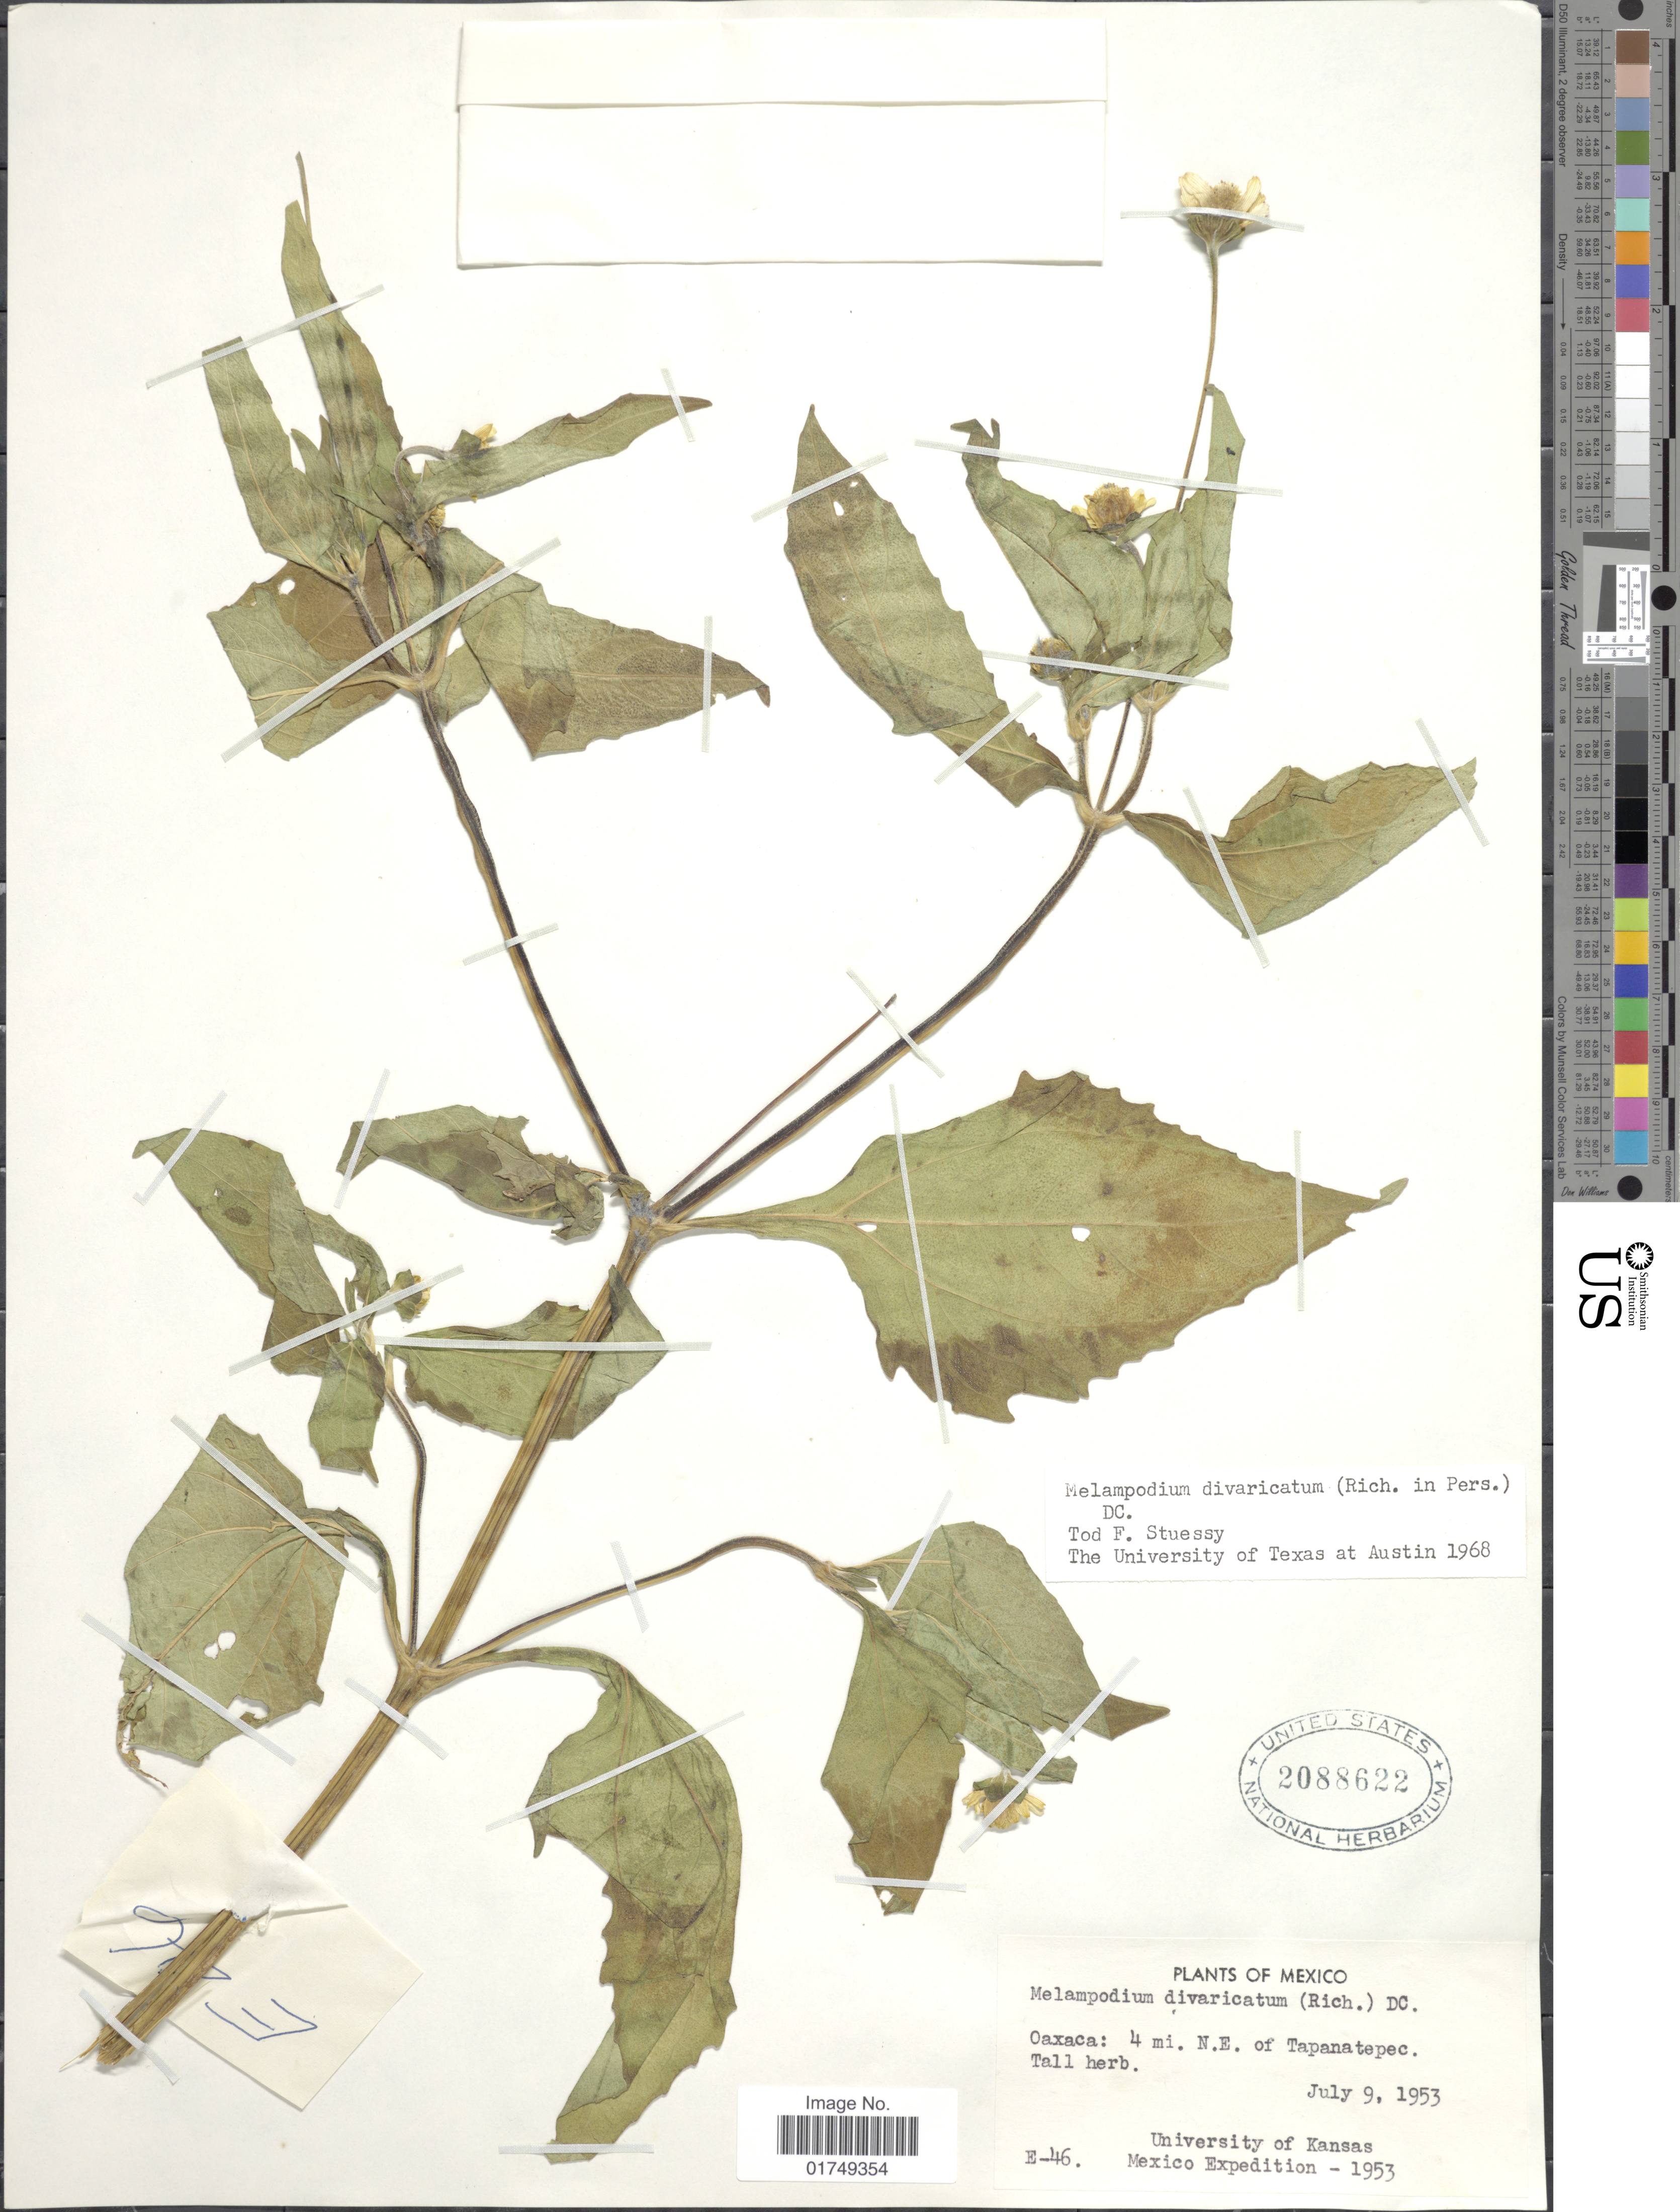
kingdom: Plantae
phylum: Tracheophyta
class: Magnoliopsida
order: Asterales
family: Asteraceae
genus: Melampodium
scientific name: Melampodium divaricatum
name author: (Rich.) DC.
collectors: University of Kansas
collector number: E-46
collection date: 1953-07-09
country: Mexico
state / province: Oaxaca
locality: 4 mi N. E. of Tapanatepec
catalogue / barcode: US 2088622